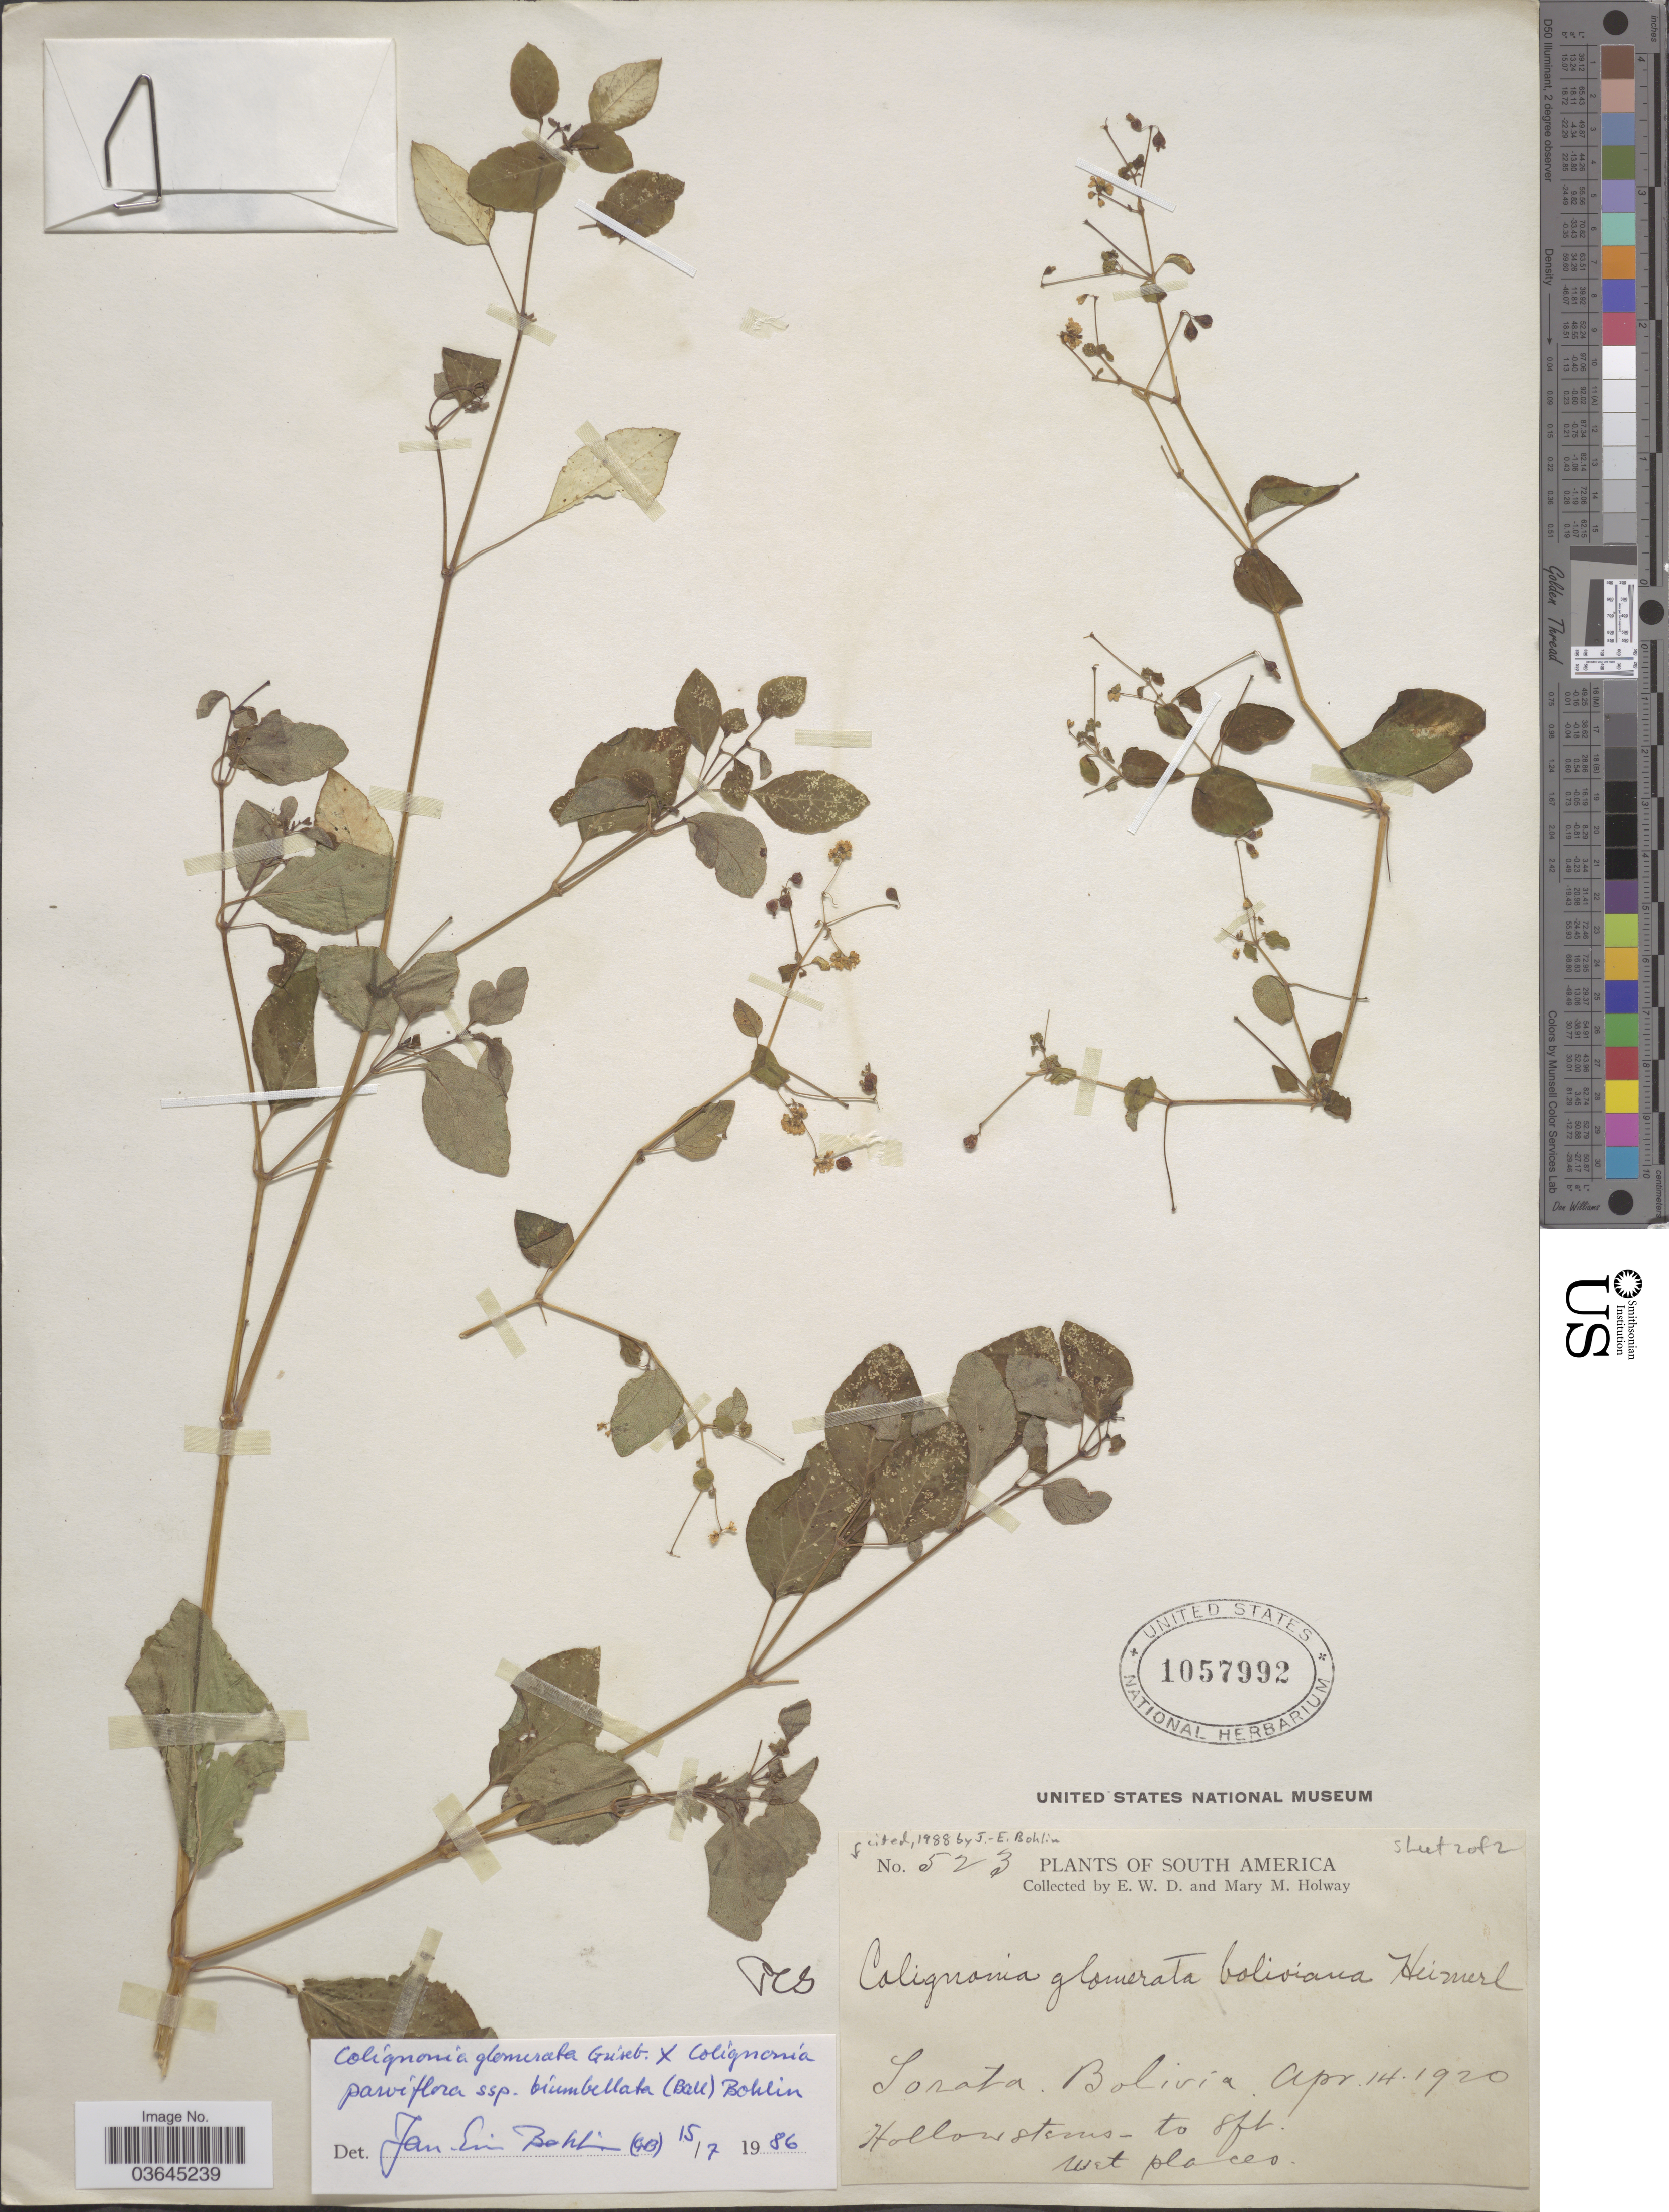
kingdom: Plantae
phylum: Tracheophyta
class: Magnoliopsida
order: Caryophyllales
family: Nyctaginaceae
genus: Colignonia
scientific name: Colignonia glomerata var. boliviana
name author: Heimerl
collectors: E. W. D. Holway & M. M. Holway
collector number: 523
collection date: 1920-04-14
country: Bolivia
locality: Sorata.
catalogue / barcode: US 1057992